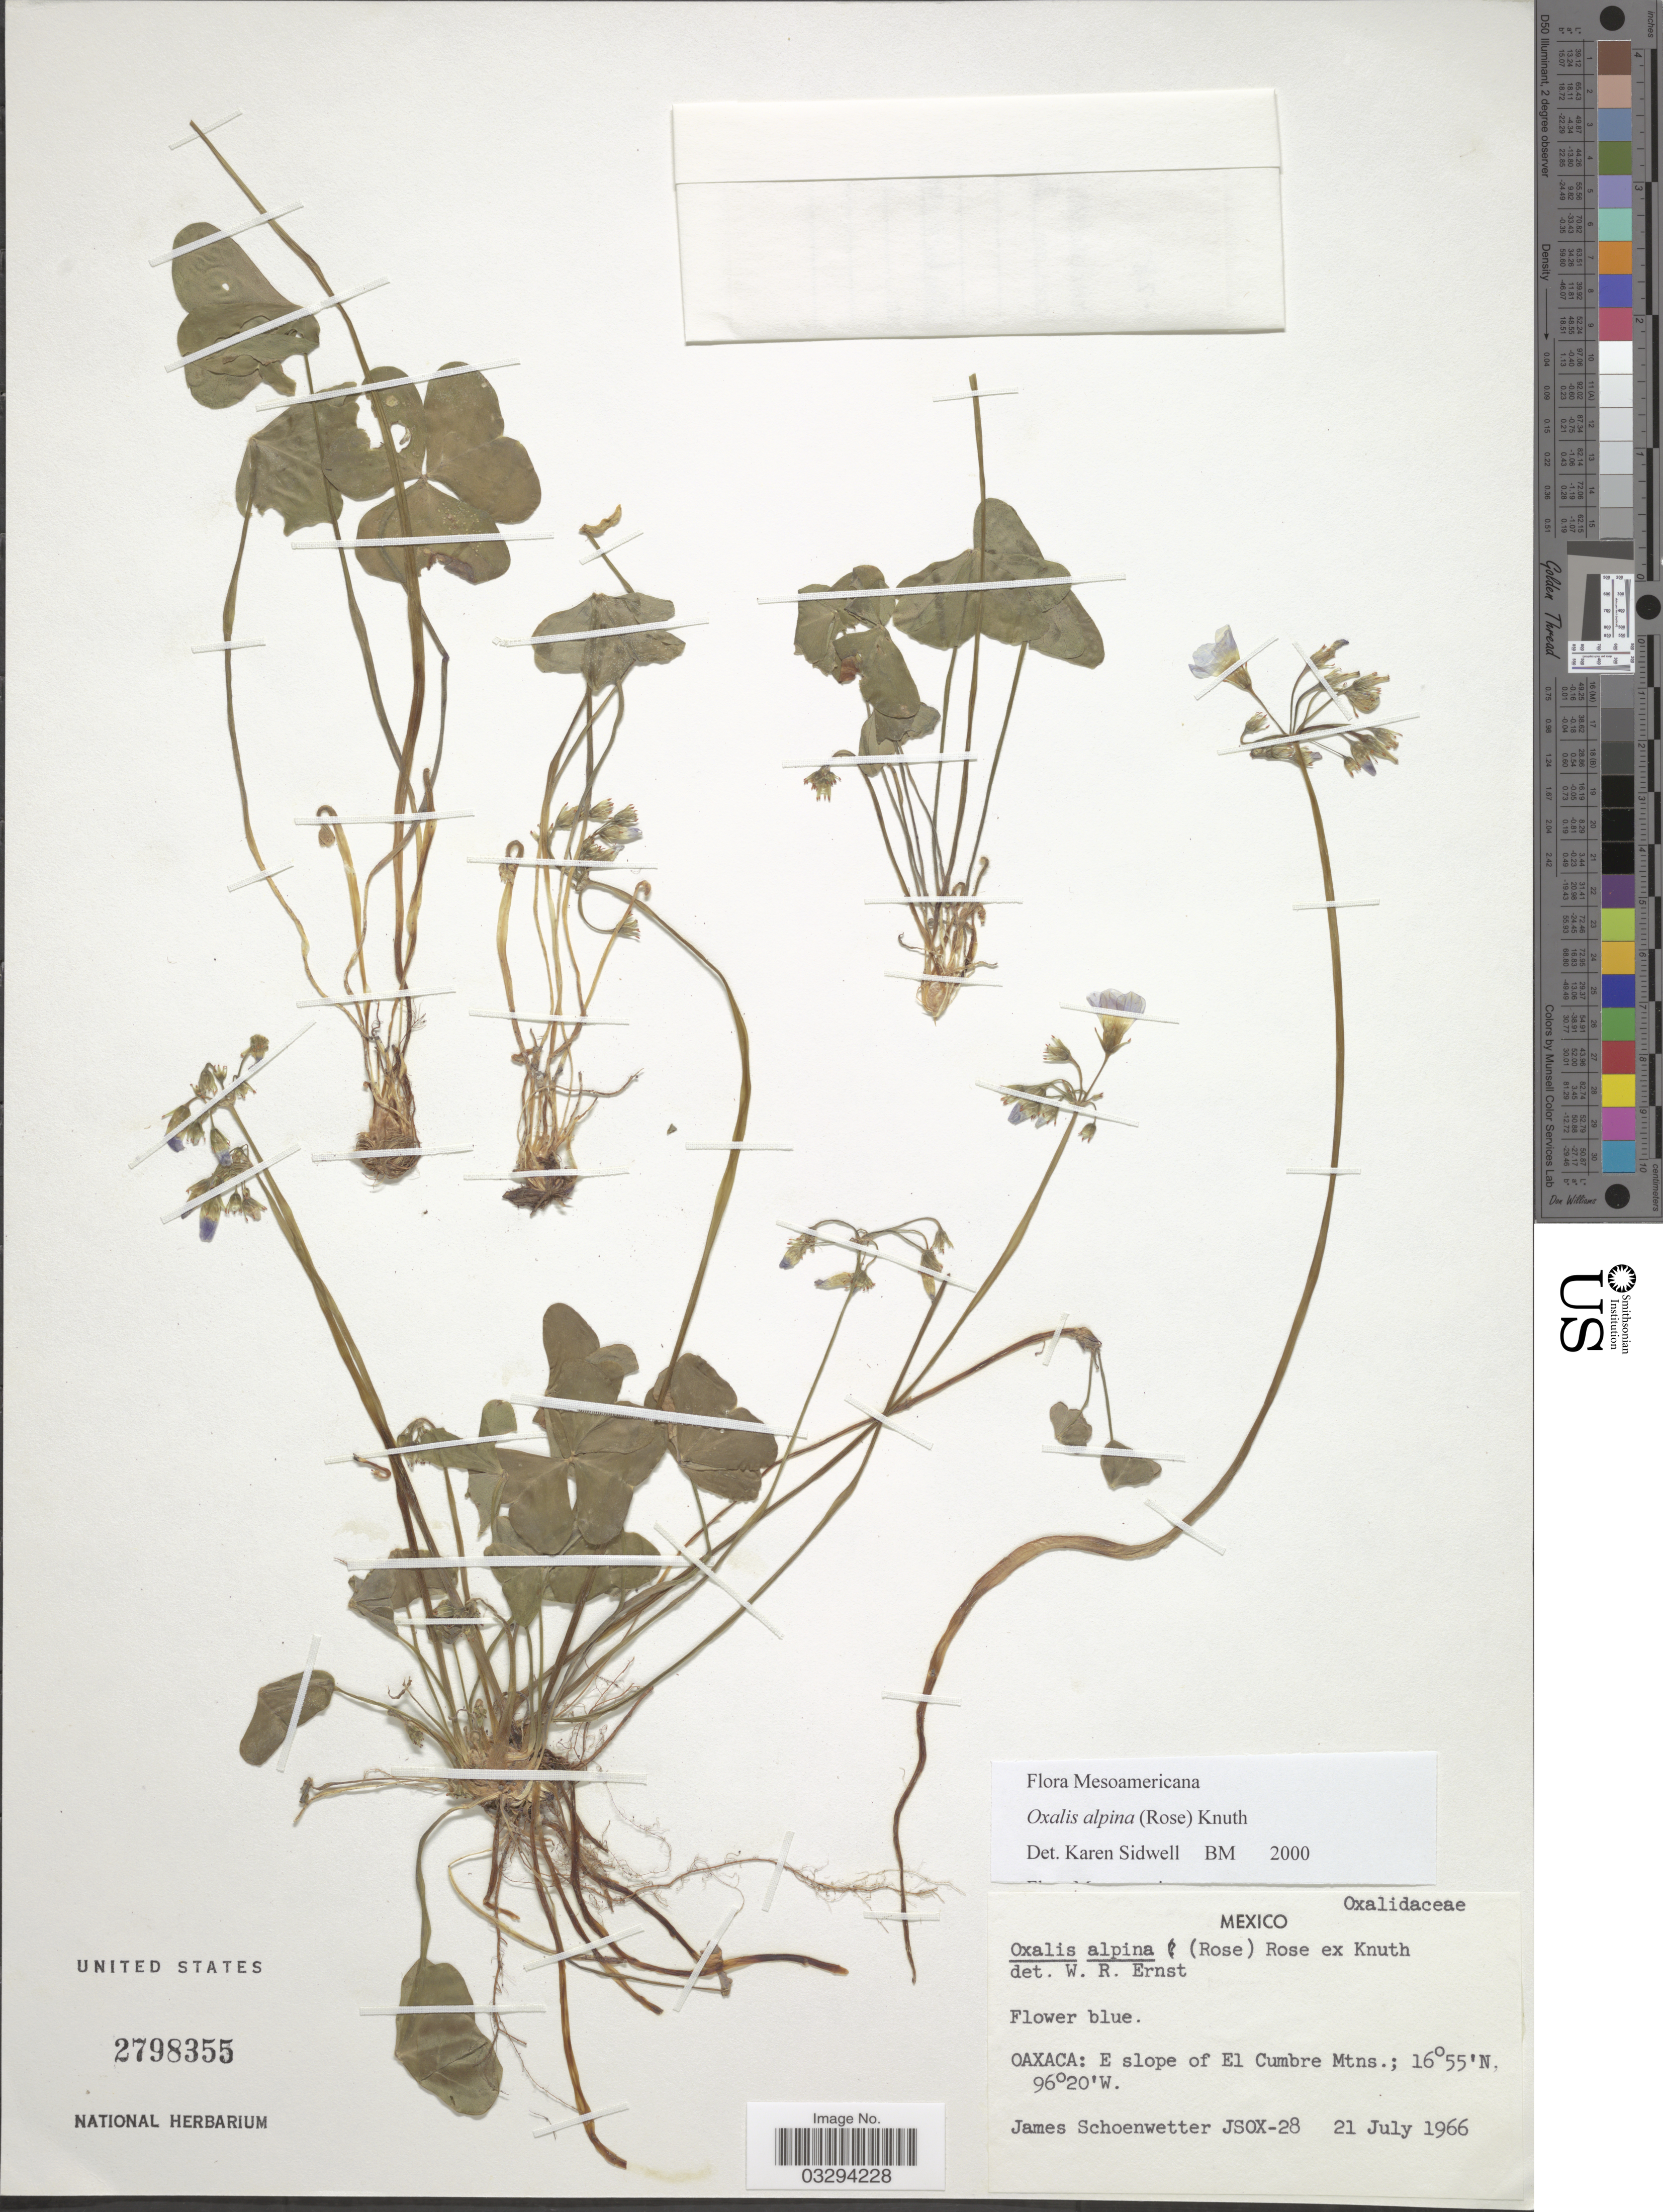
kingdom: Plantae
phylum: Tracheophyta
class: Magnoliopsida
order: Oxalidales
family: Oxalidaceae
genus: Oxalis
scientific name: Oxalis alpina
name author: (Rose) R. Knuth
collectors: J. Schoenwetter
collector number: JSOX-28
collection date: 1966-07-21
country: Mexico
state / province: Oaxaca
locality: E slope of El Cumbre Mtns.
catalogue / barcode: US 2798355